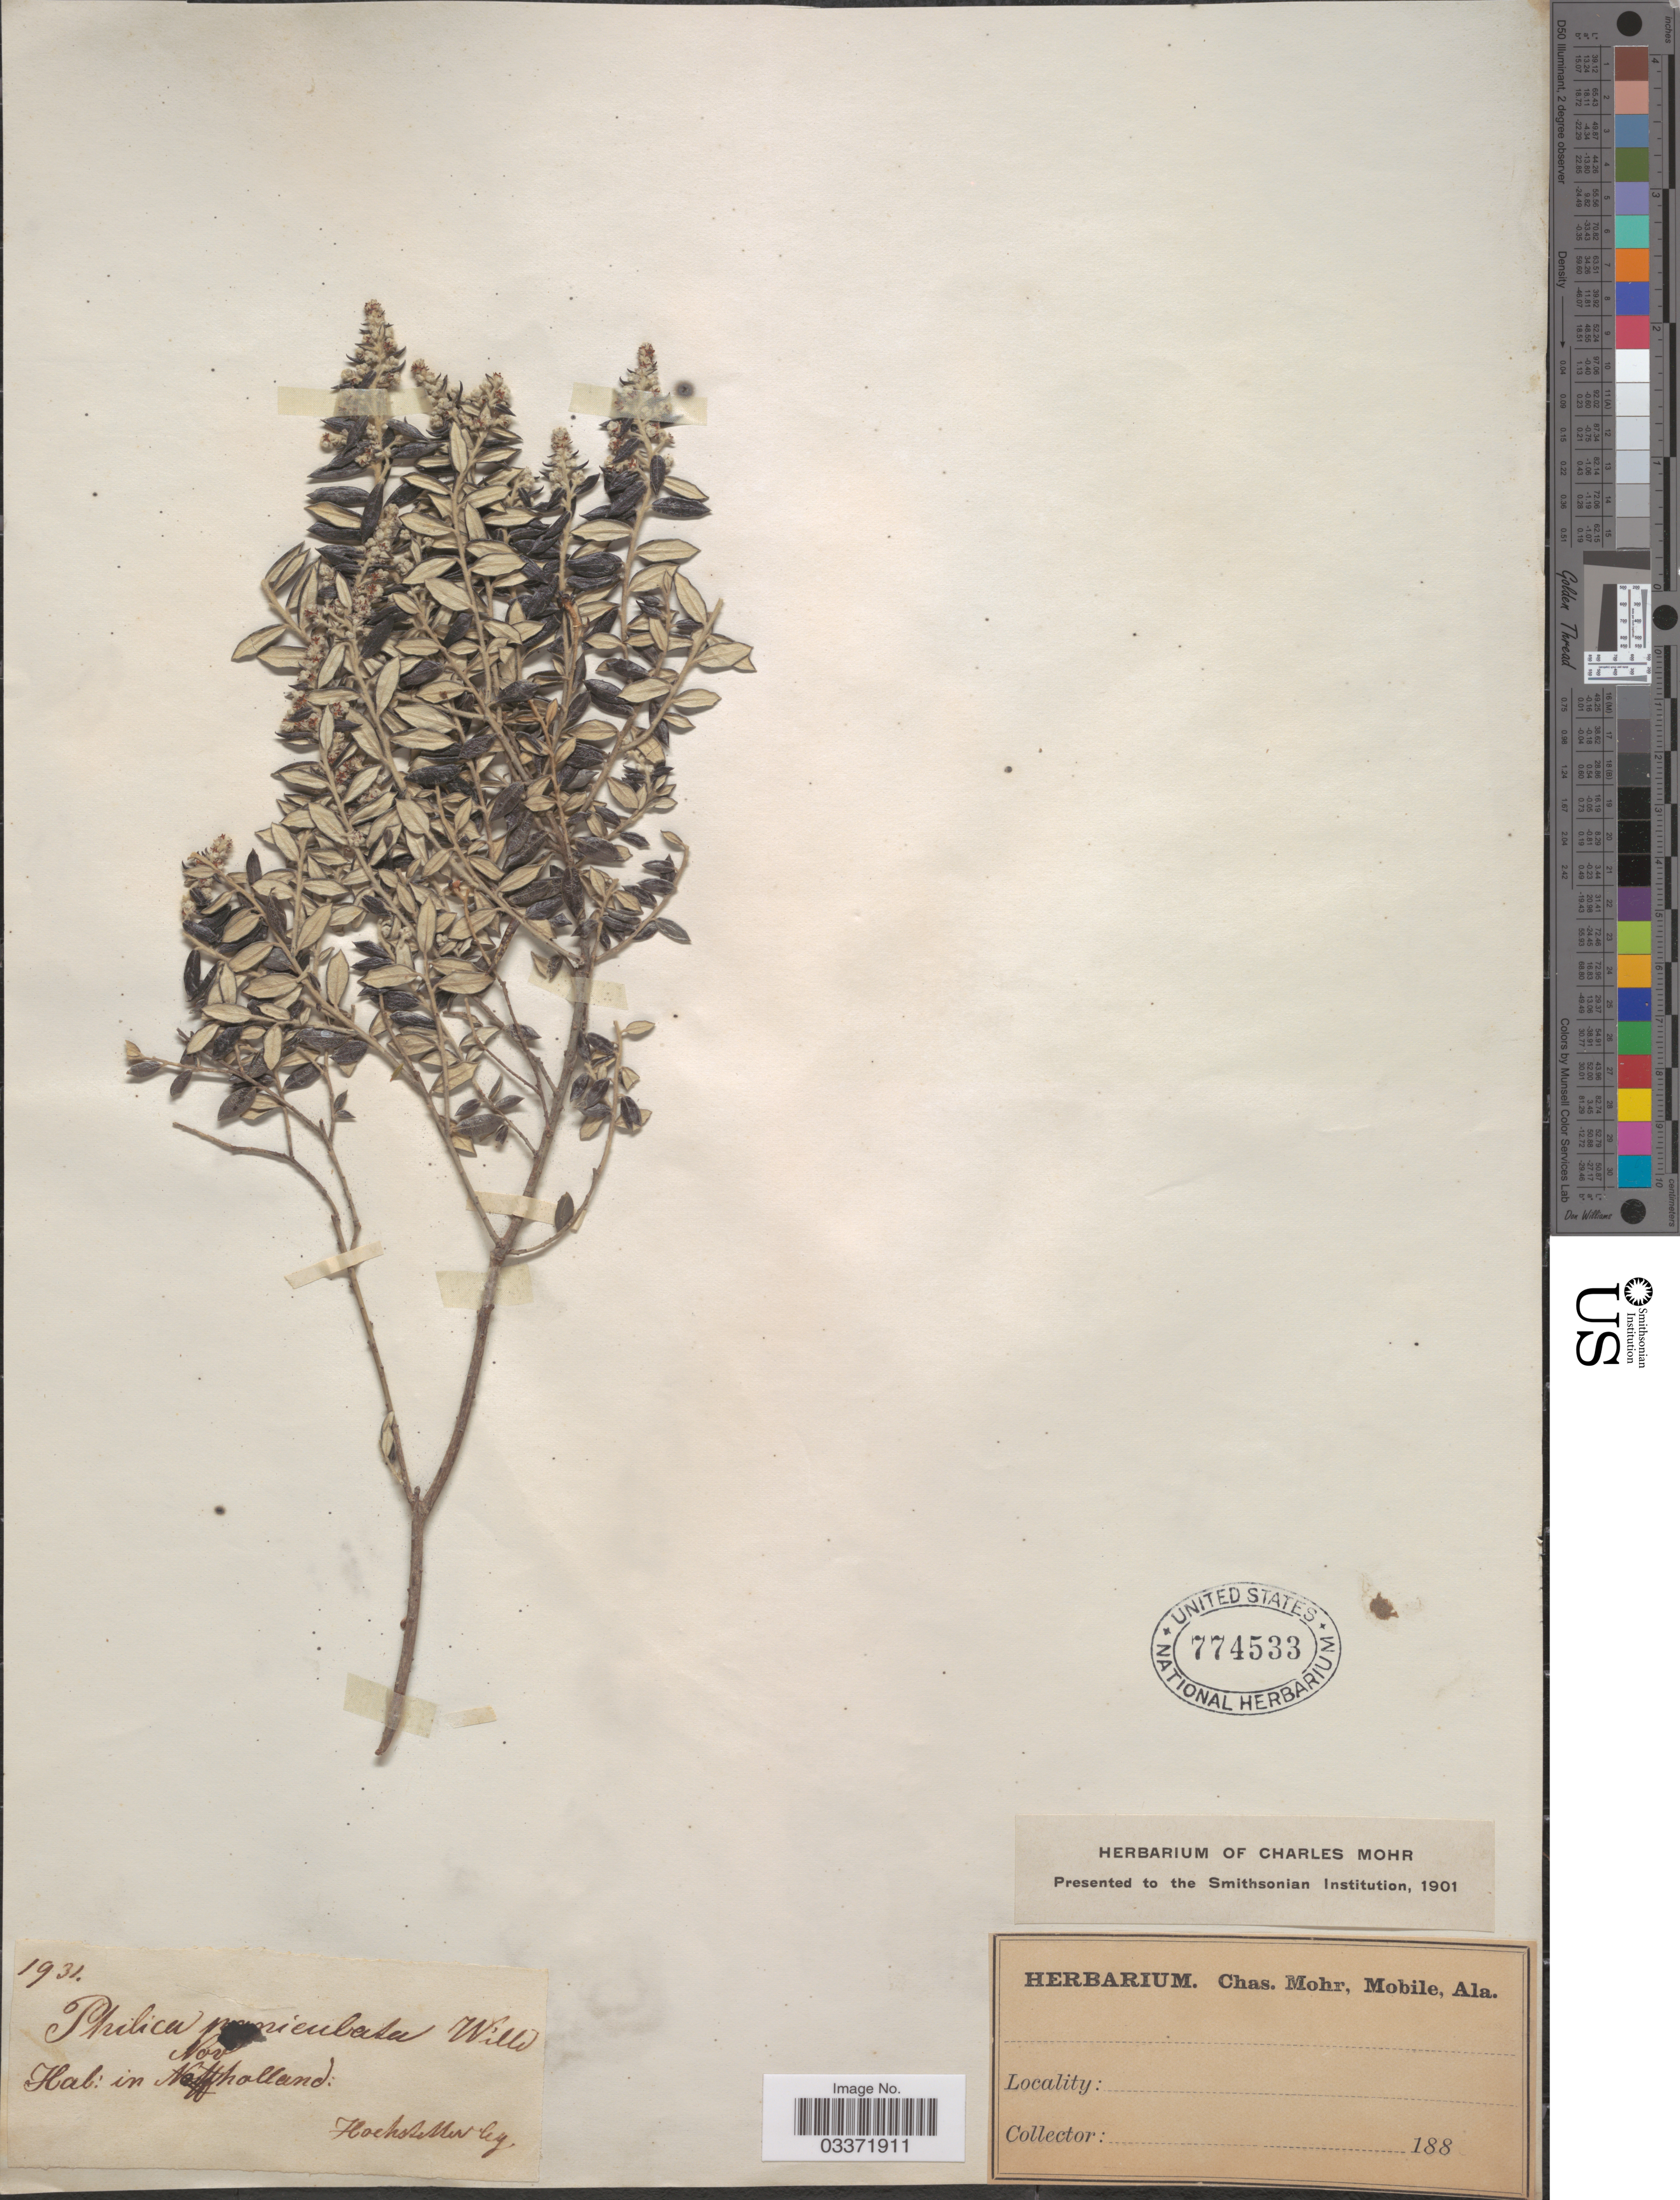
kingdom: Plantae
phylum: Tracheophyta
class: Magnoliopsida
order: Rosales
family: Rhamnaceae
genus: Phylica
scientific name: Phylica paniculata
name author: Willd.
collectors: -. Hochstetter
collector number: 1931?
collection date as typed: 188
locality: In Nov. Holland.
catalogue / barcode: US 774533